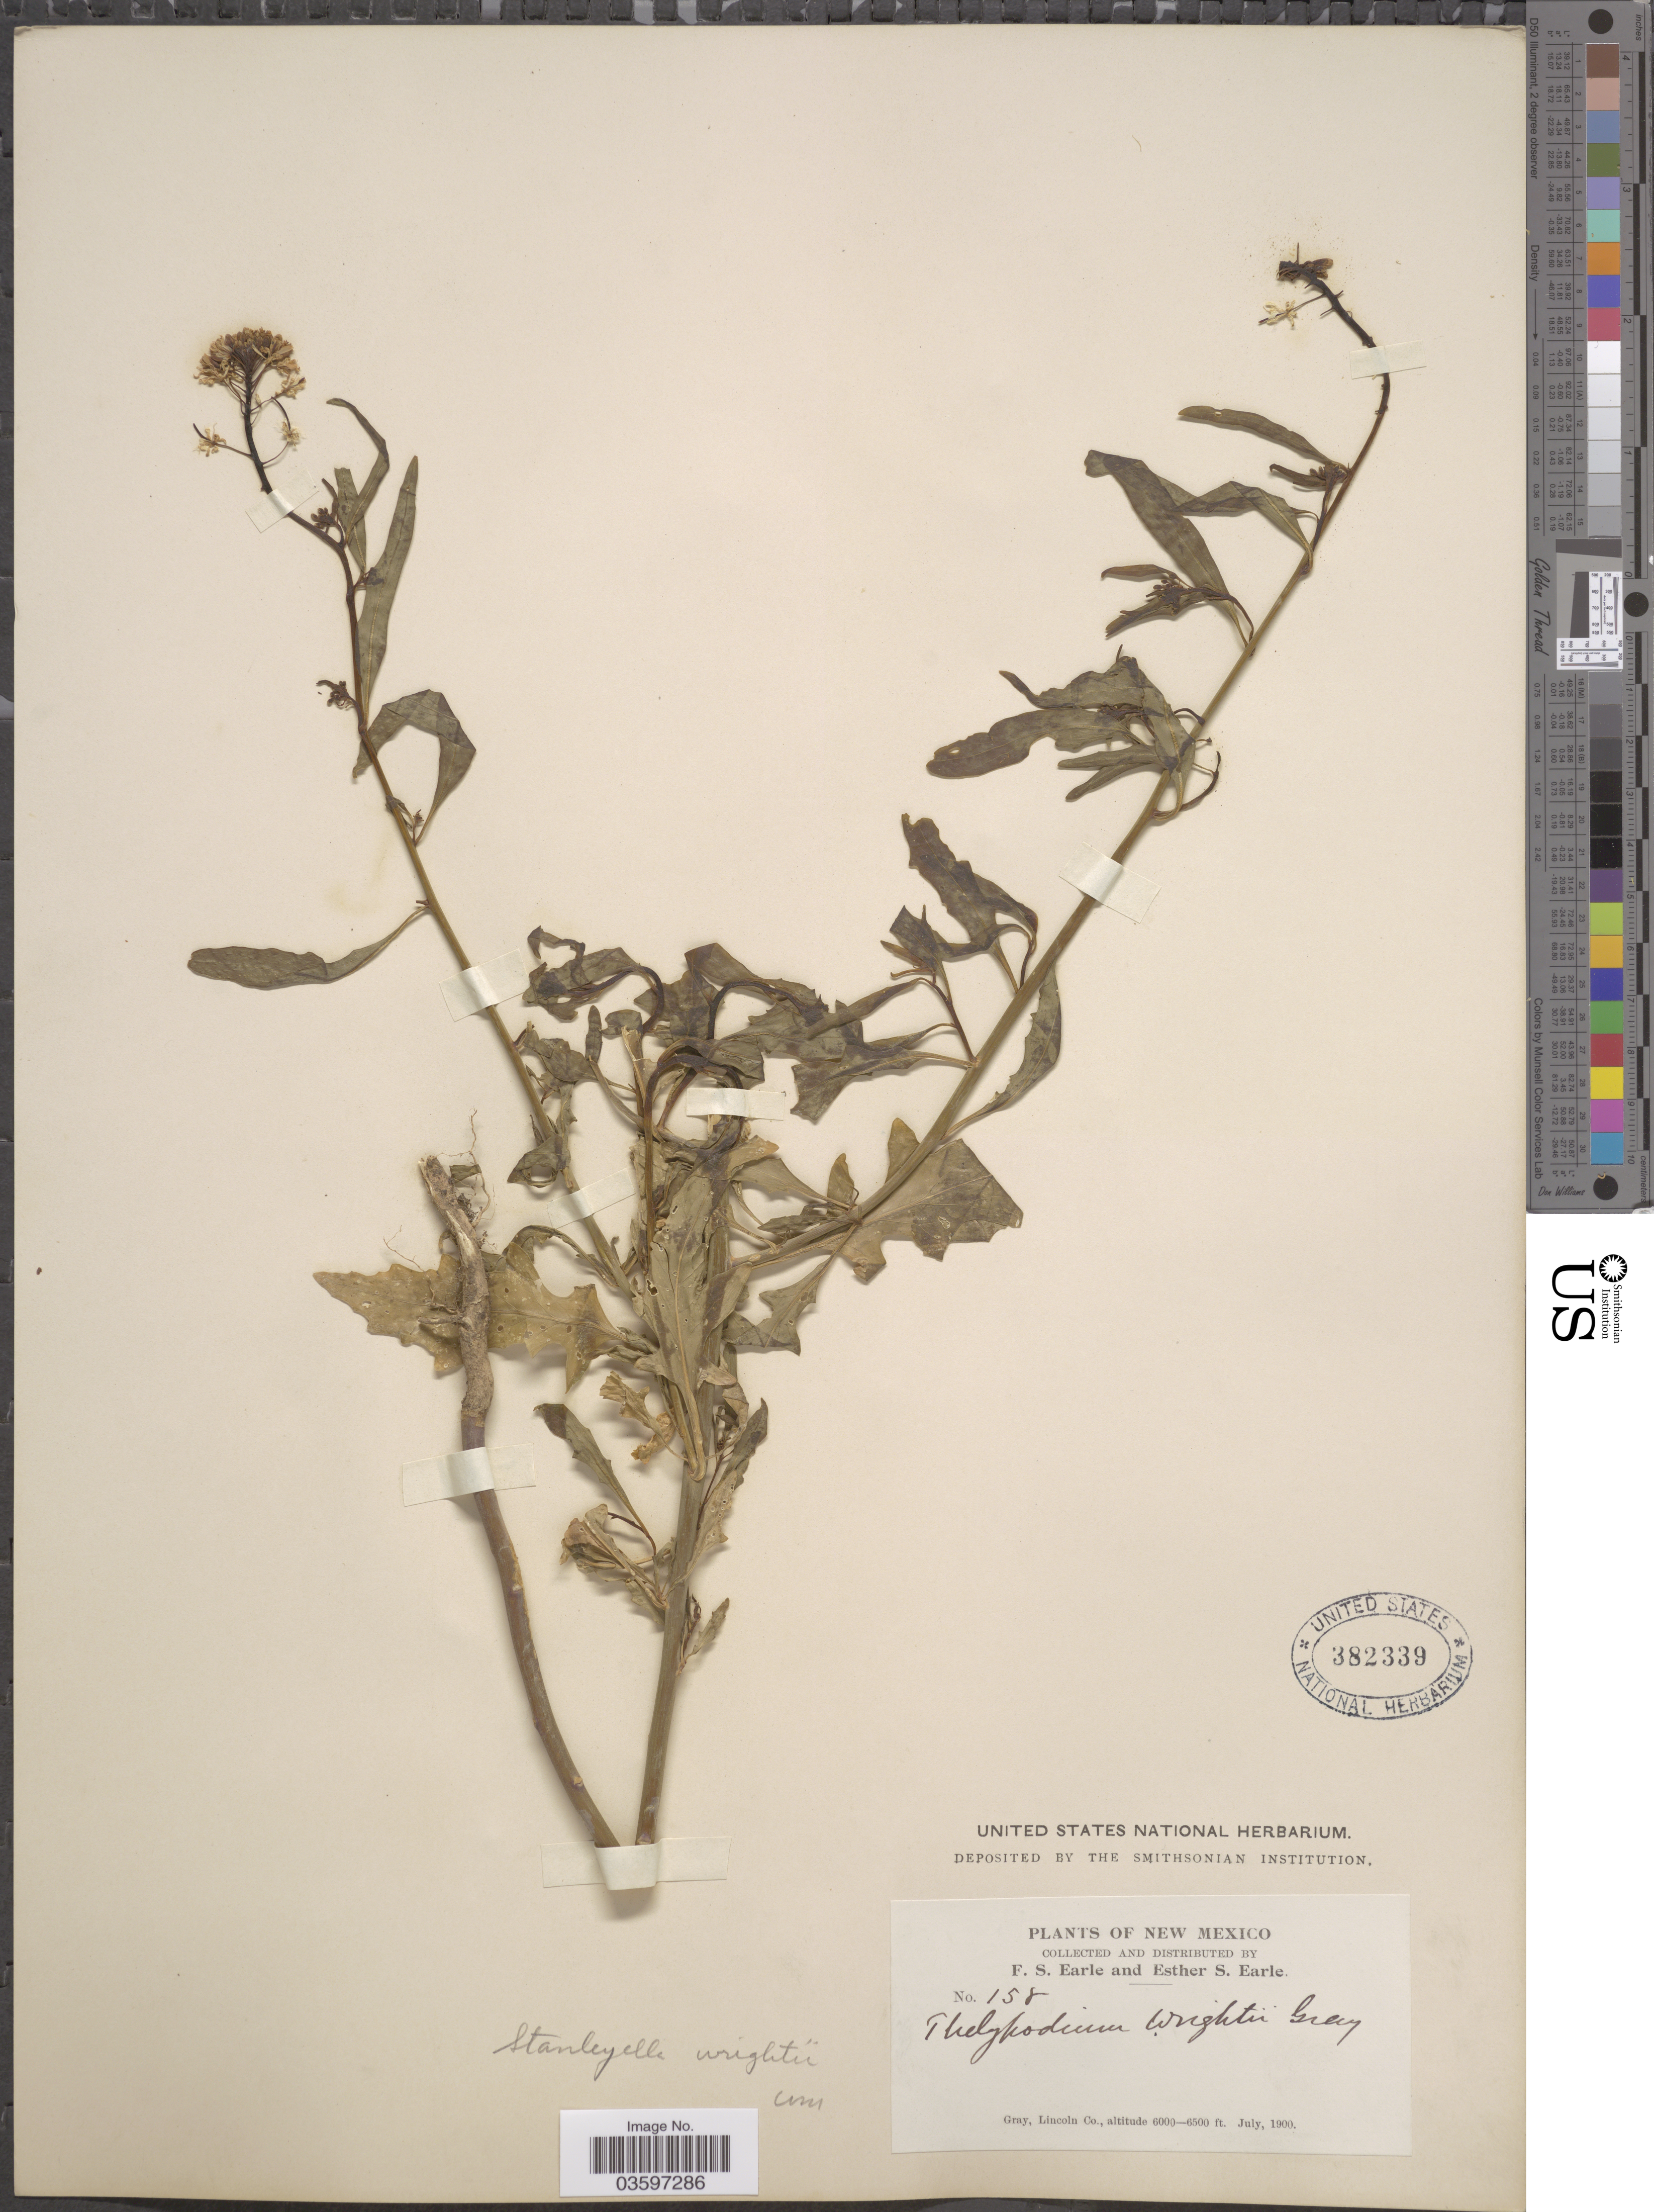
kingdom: Plantae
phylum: Tracheophyta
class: Magnoliopsida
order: Brassicales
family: Brassicaceae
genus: Stanleyella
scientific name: Stanleyella wrightii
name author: Rydb.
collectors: F. S. Earle & E. S. Earle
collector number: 158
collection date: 1900-07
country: United States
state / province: New Mexico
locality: Gray, Lincoln.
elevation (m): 1829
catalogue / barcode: US 382339